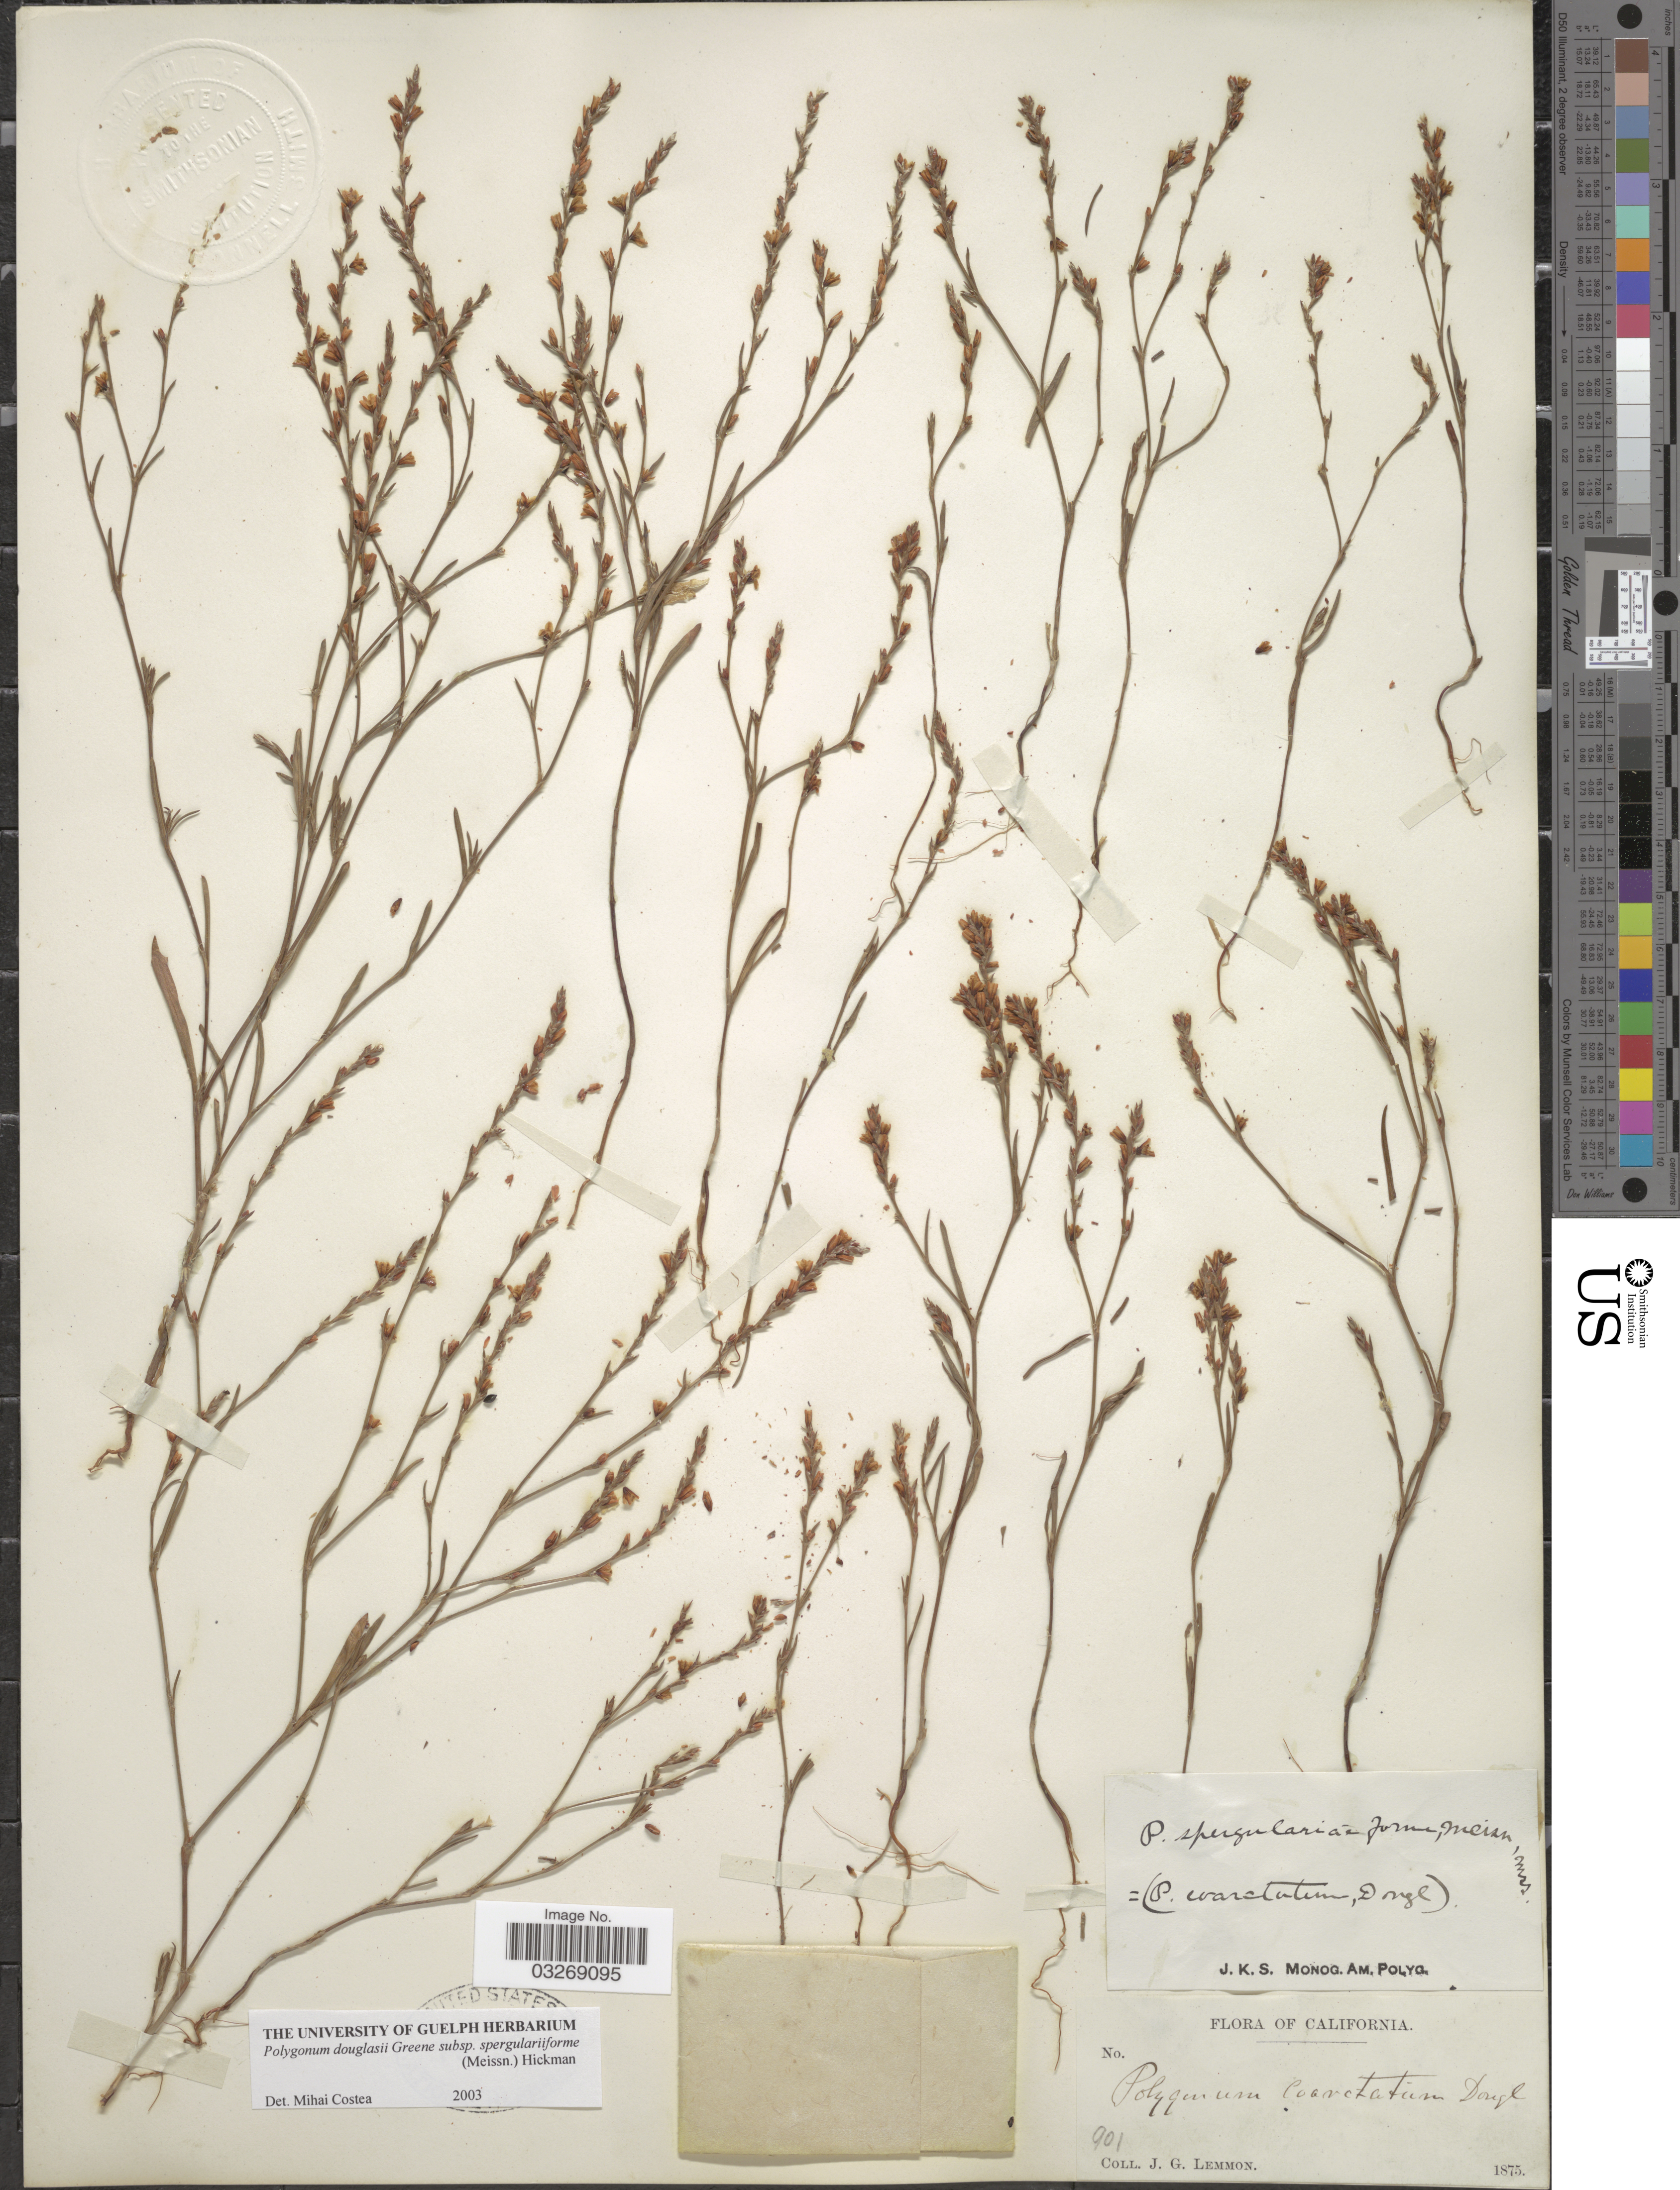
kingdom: Plantae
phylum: Tracheophyta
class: Magnoliopsida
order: Caryophyllales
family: Polygonaceae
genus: Polygonum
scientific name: Polygonum douglasii subsp. spergulariiforme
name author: (Meisn. ex Small) Hickman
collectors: J. Lemmon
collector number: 901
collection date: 1875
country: United States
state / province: California